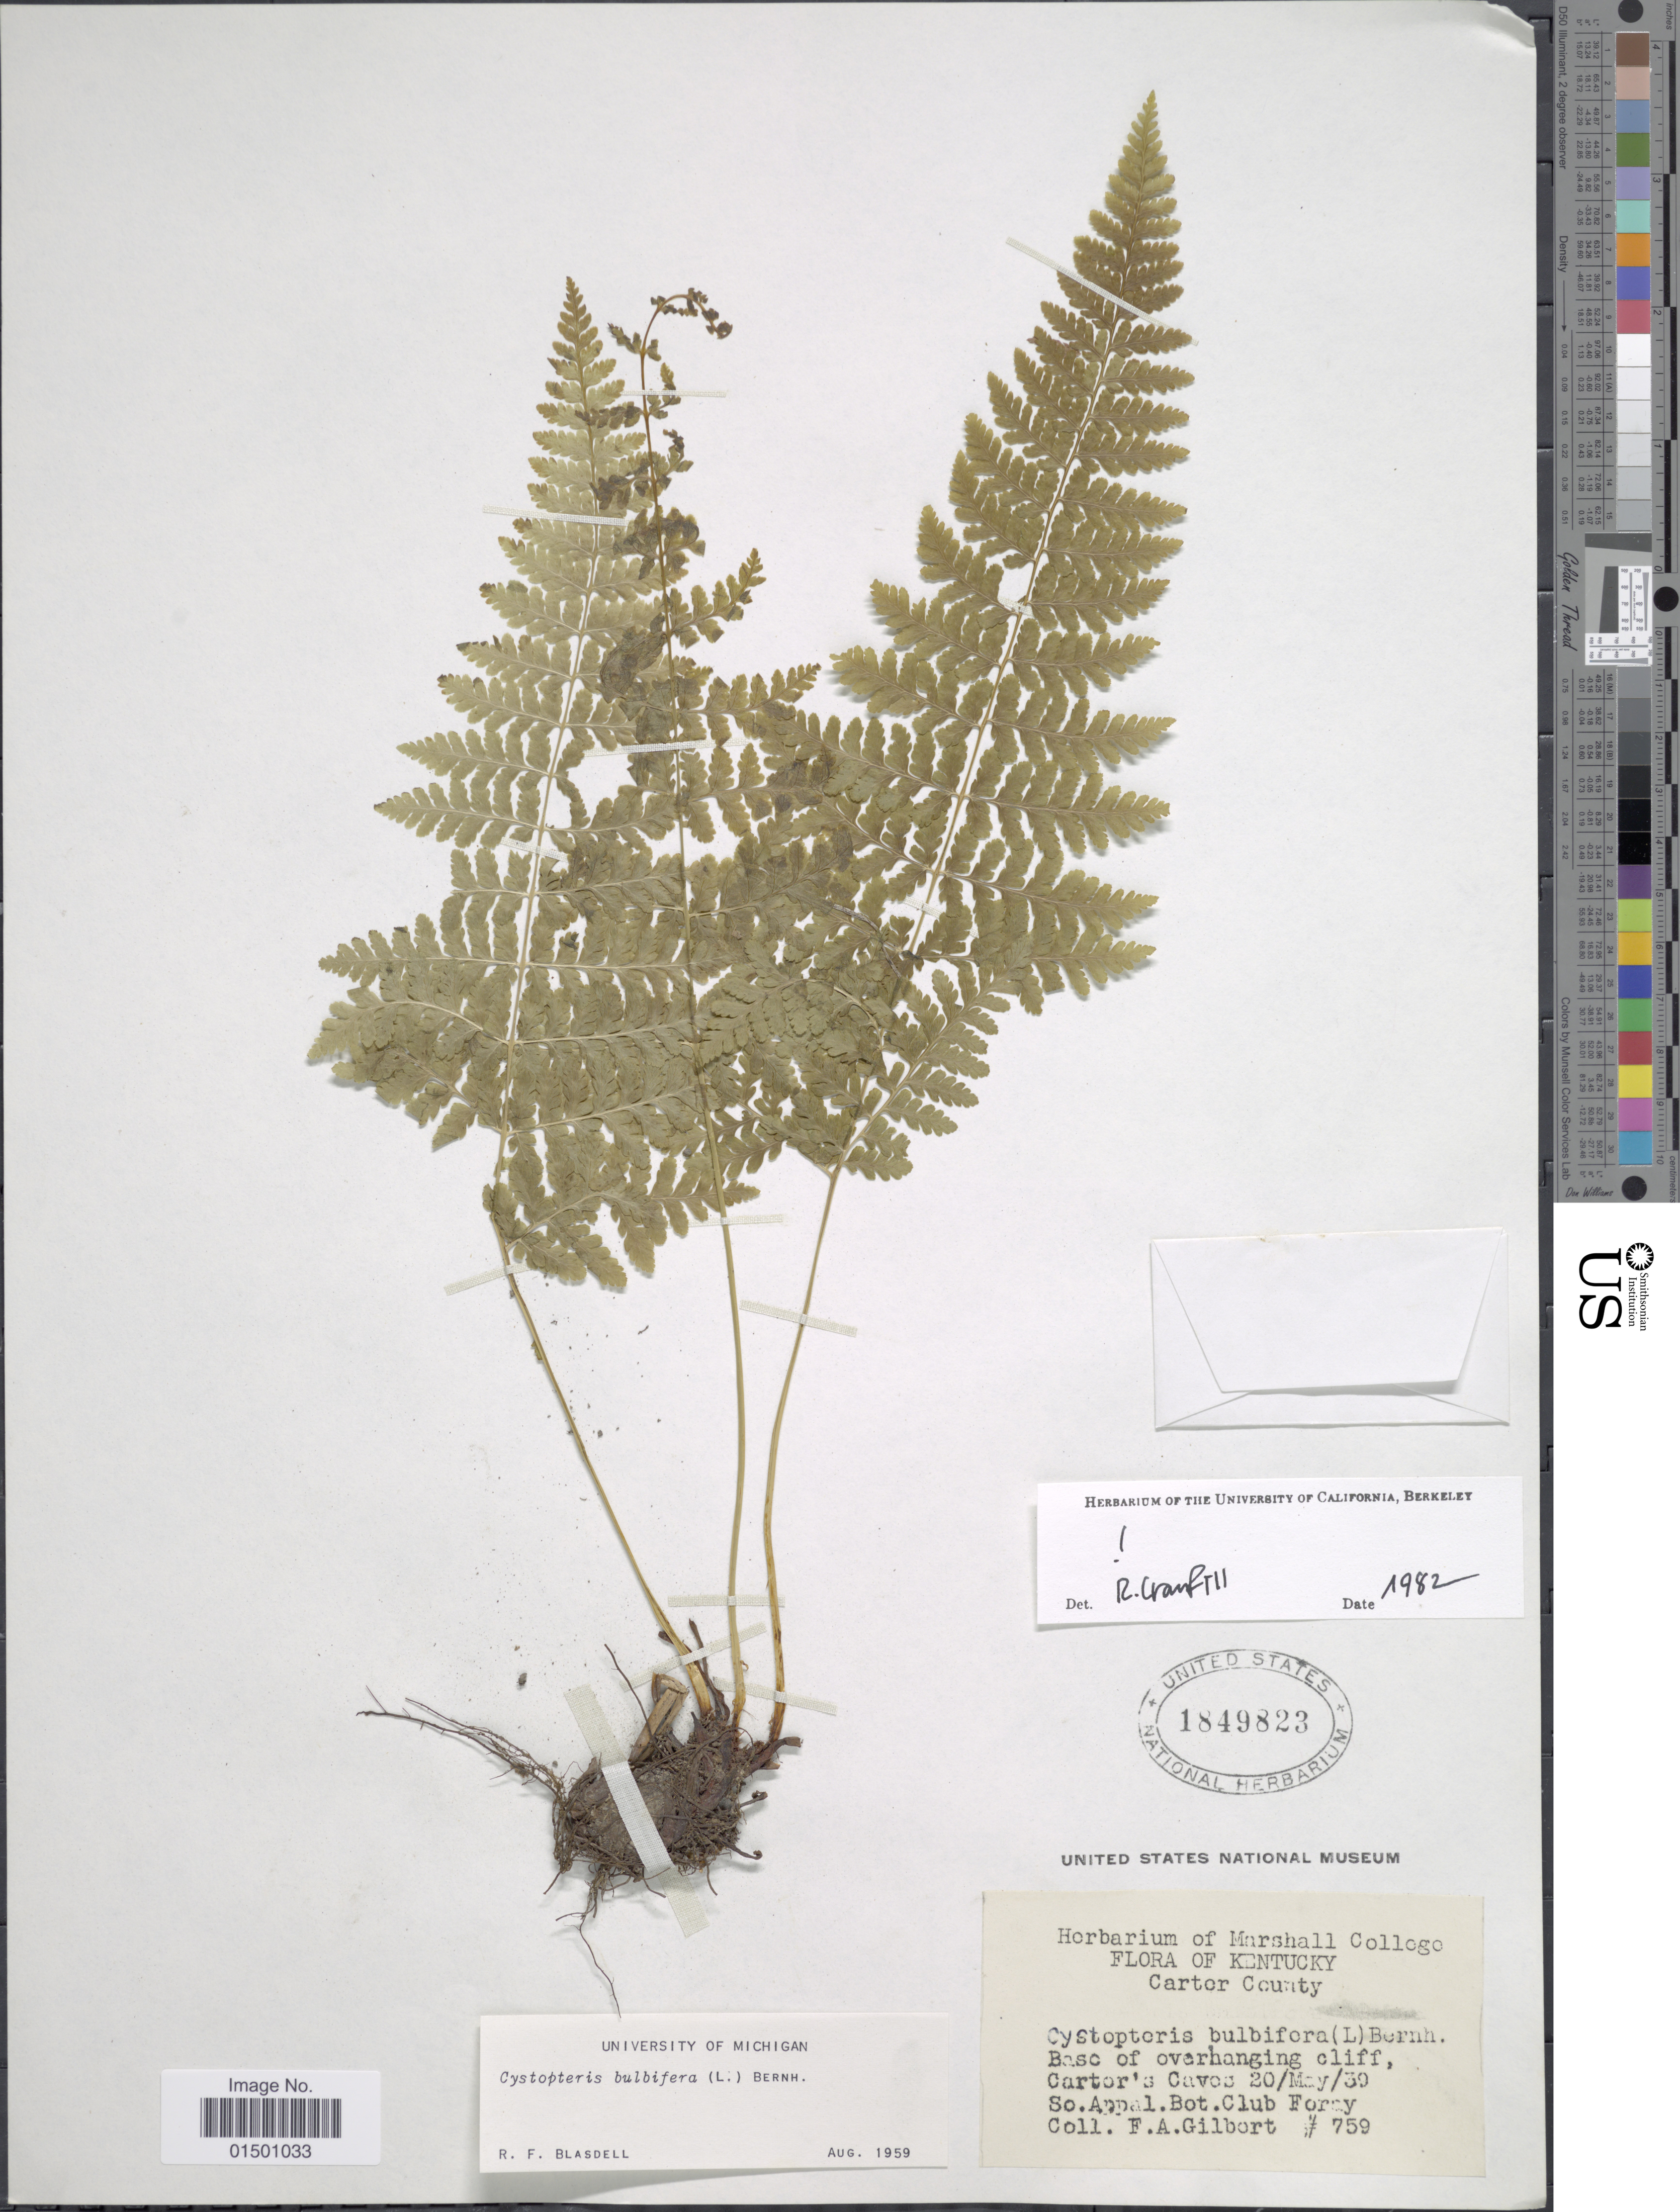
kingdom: Plantae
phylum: Tracheophyta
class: Polypodiopsida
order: Polypodiales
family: Cystopteridaceae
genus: Cystopteris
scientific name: Cystopteris bulbifera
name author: (L.) Bernh.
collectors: F. A. Gilbert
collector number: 759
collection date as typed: Transcribed d/m/y: 20/5/39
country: United States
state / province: Kentucky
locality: Carter County, Carter's Caves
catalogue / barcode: US 1849823